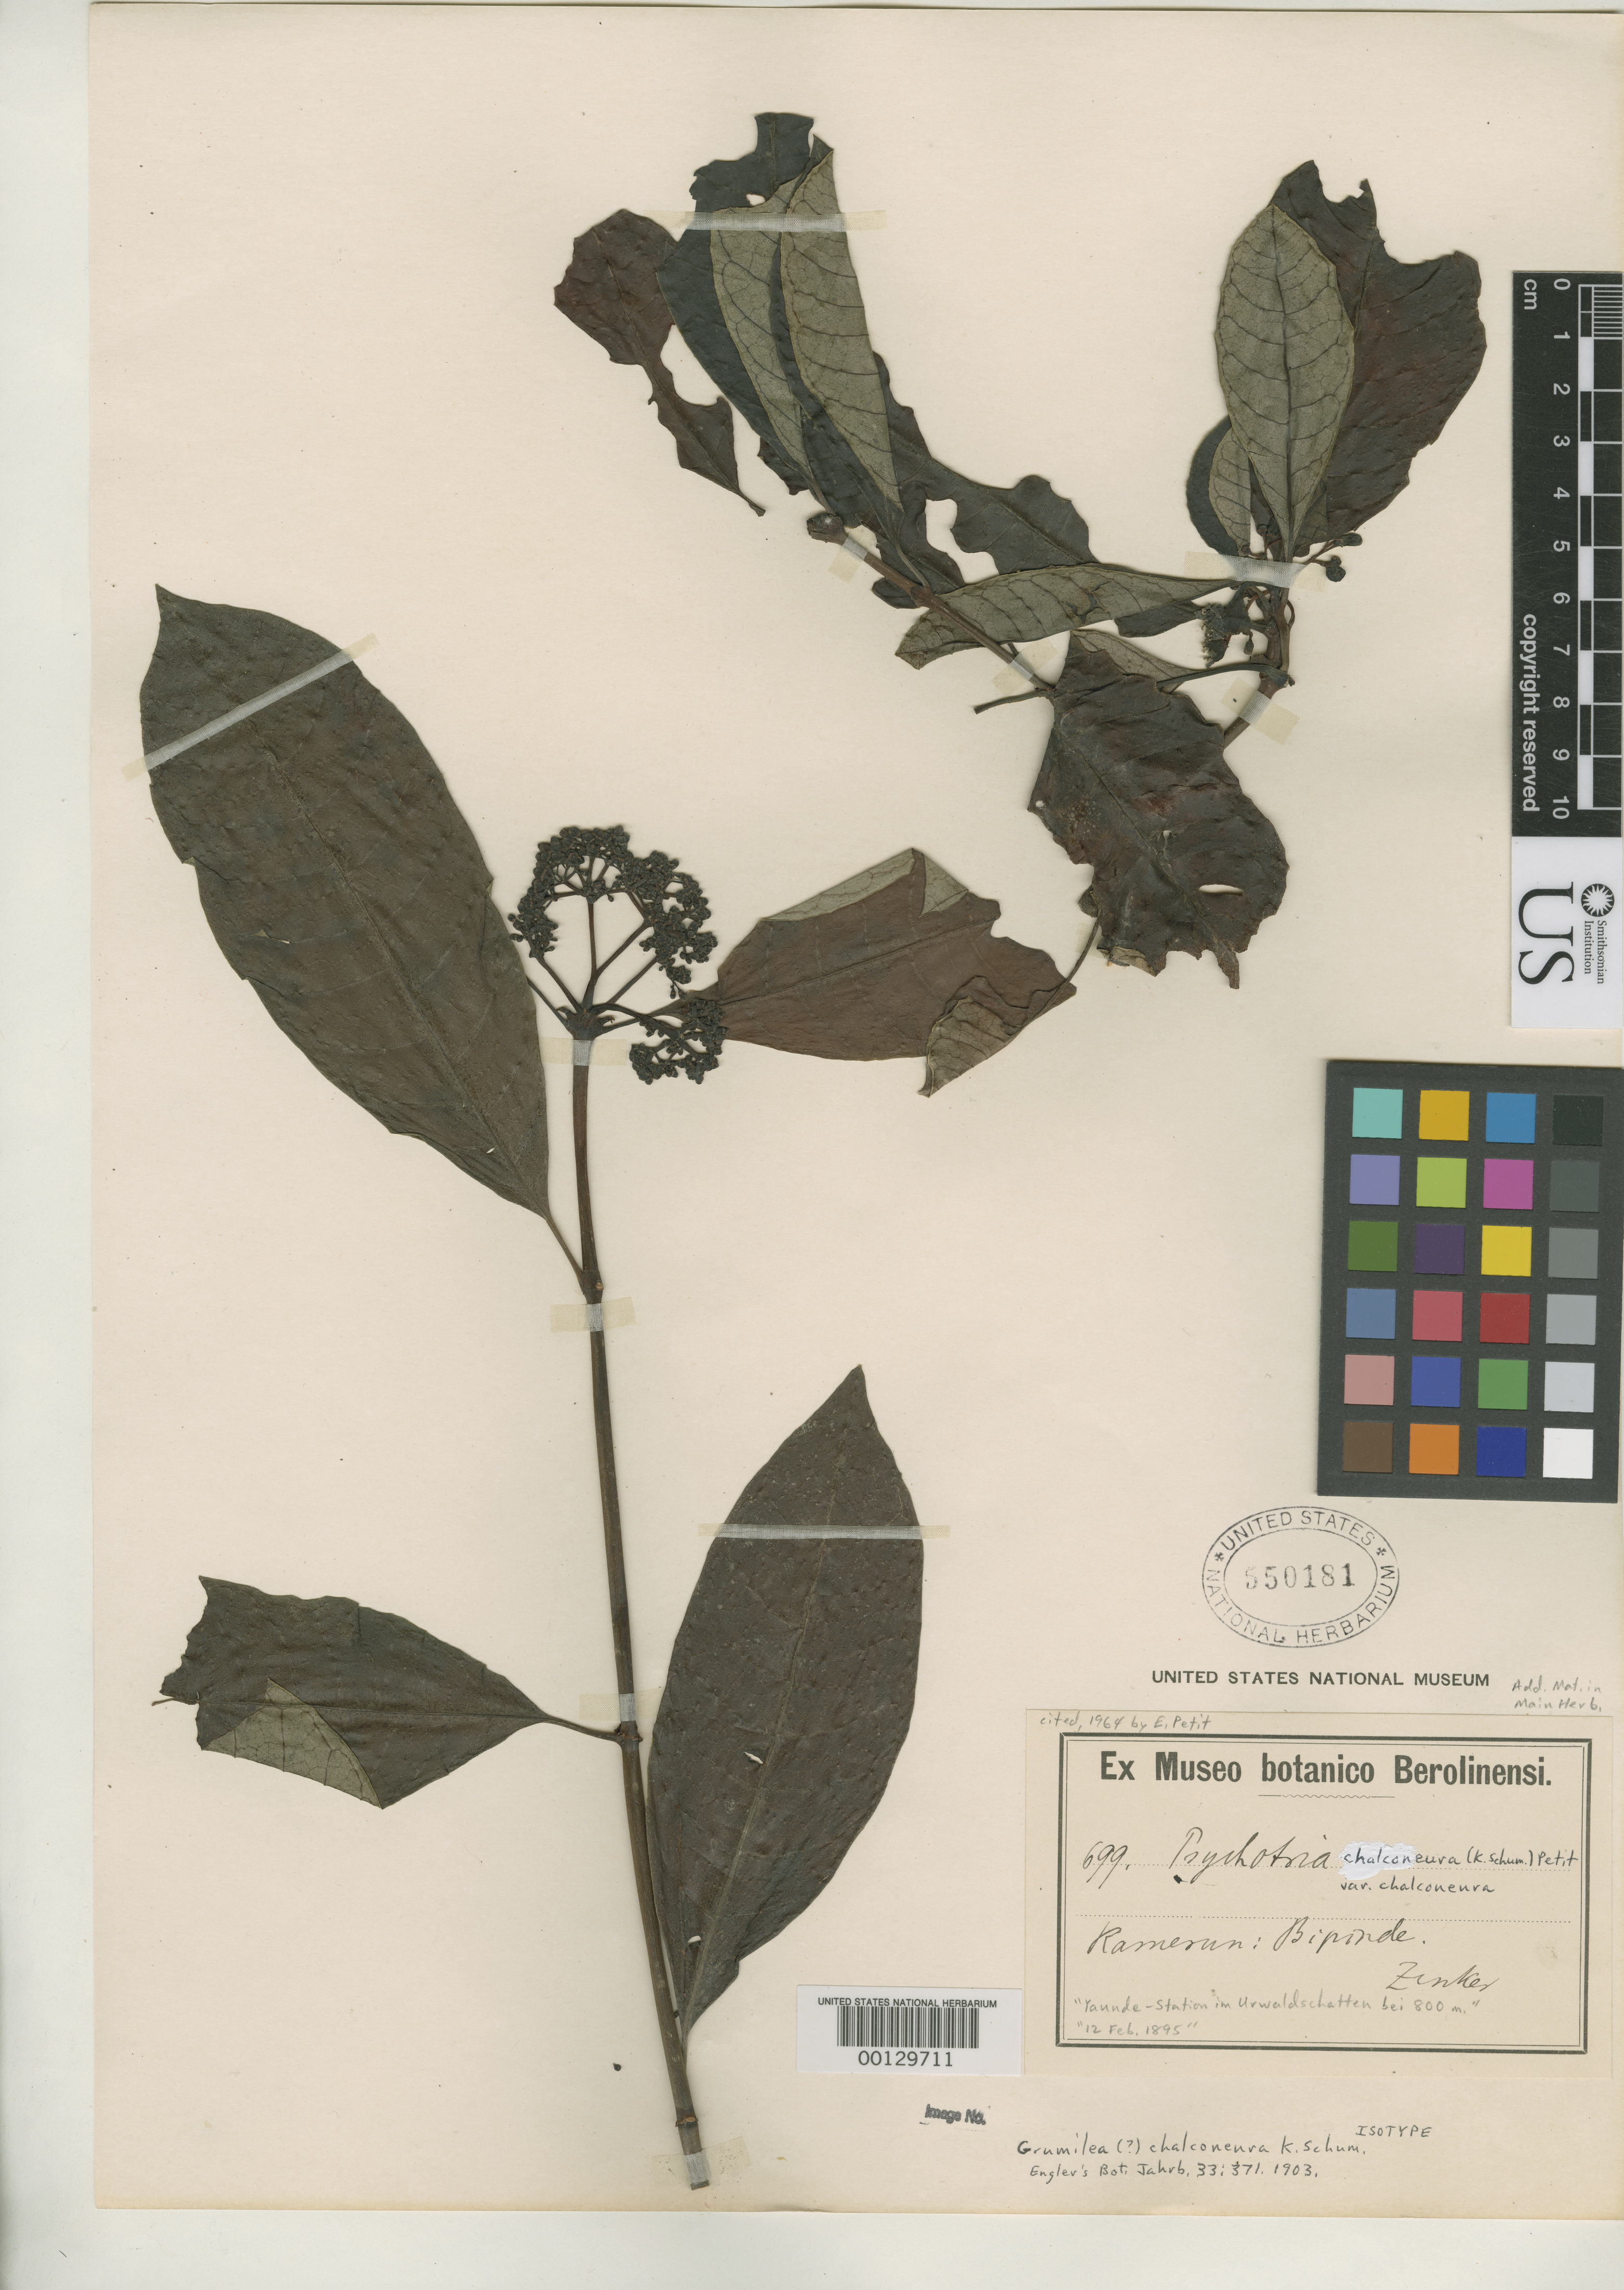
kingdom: Plantae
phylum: Tracheophyta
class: Magnoliopsida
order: Gentianales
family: Rubiaceae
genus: Grumilea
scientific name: Grumilea chalconeura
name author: K. Schum.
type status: Isotype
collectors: G. A. Zenker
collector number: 699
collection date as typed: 12 Feb 1895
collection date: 1895-02-12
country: Cameroon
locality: Yaunde-Station in urwaldschatten. [Yaunde station in jungle shadows. (?)]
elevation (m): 800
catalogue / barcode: US 550181